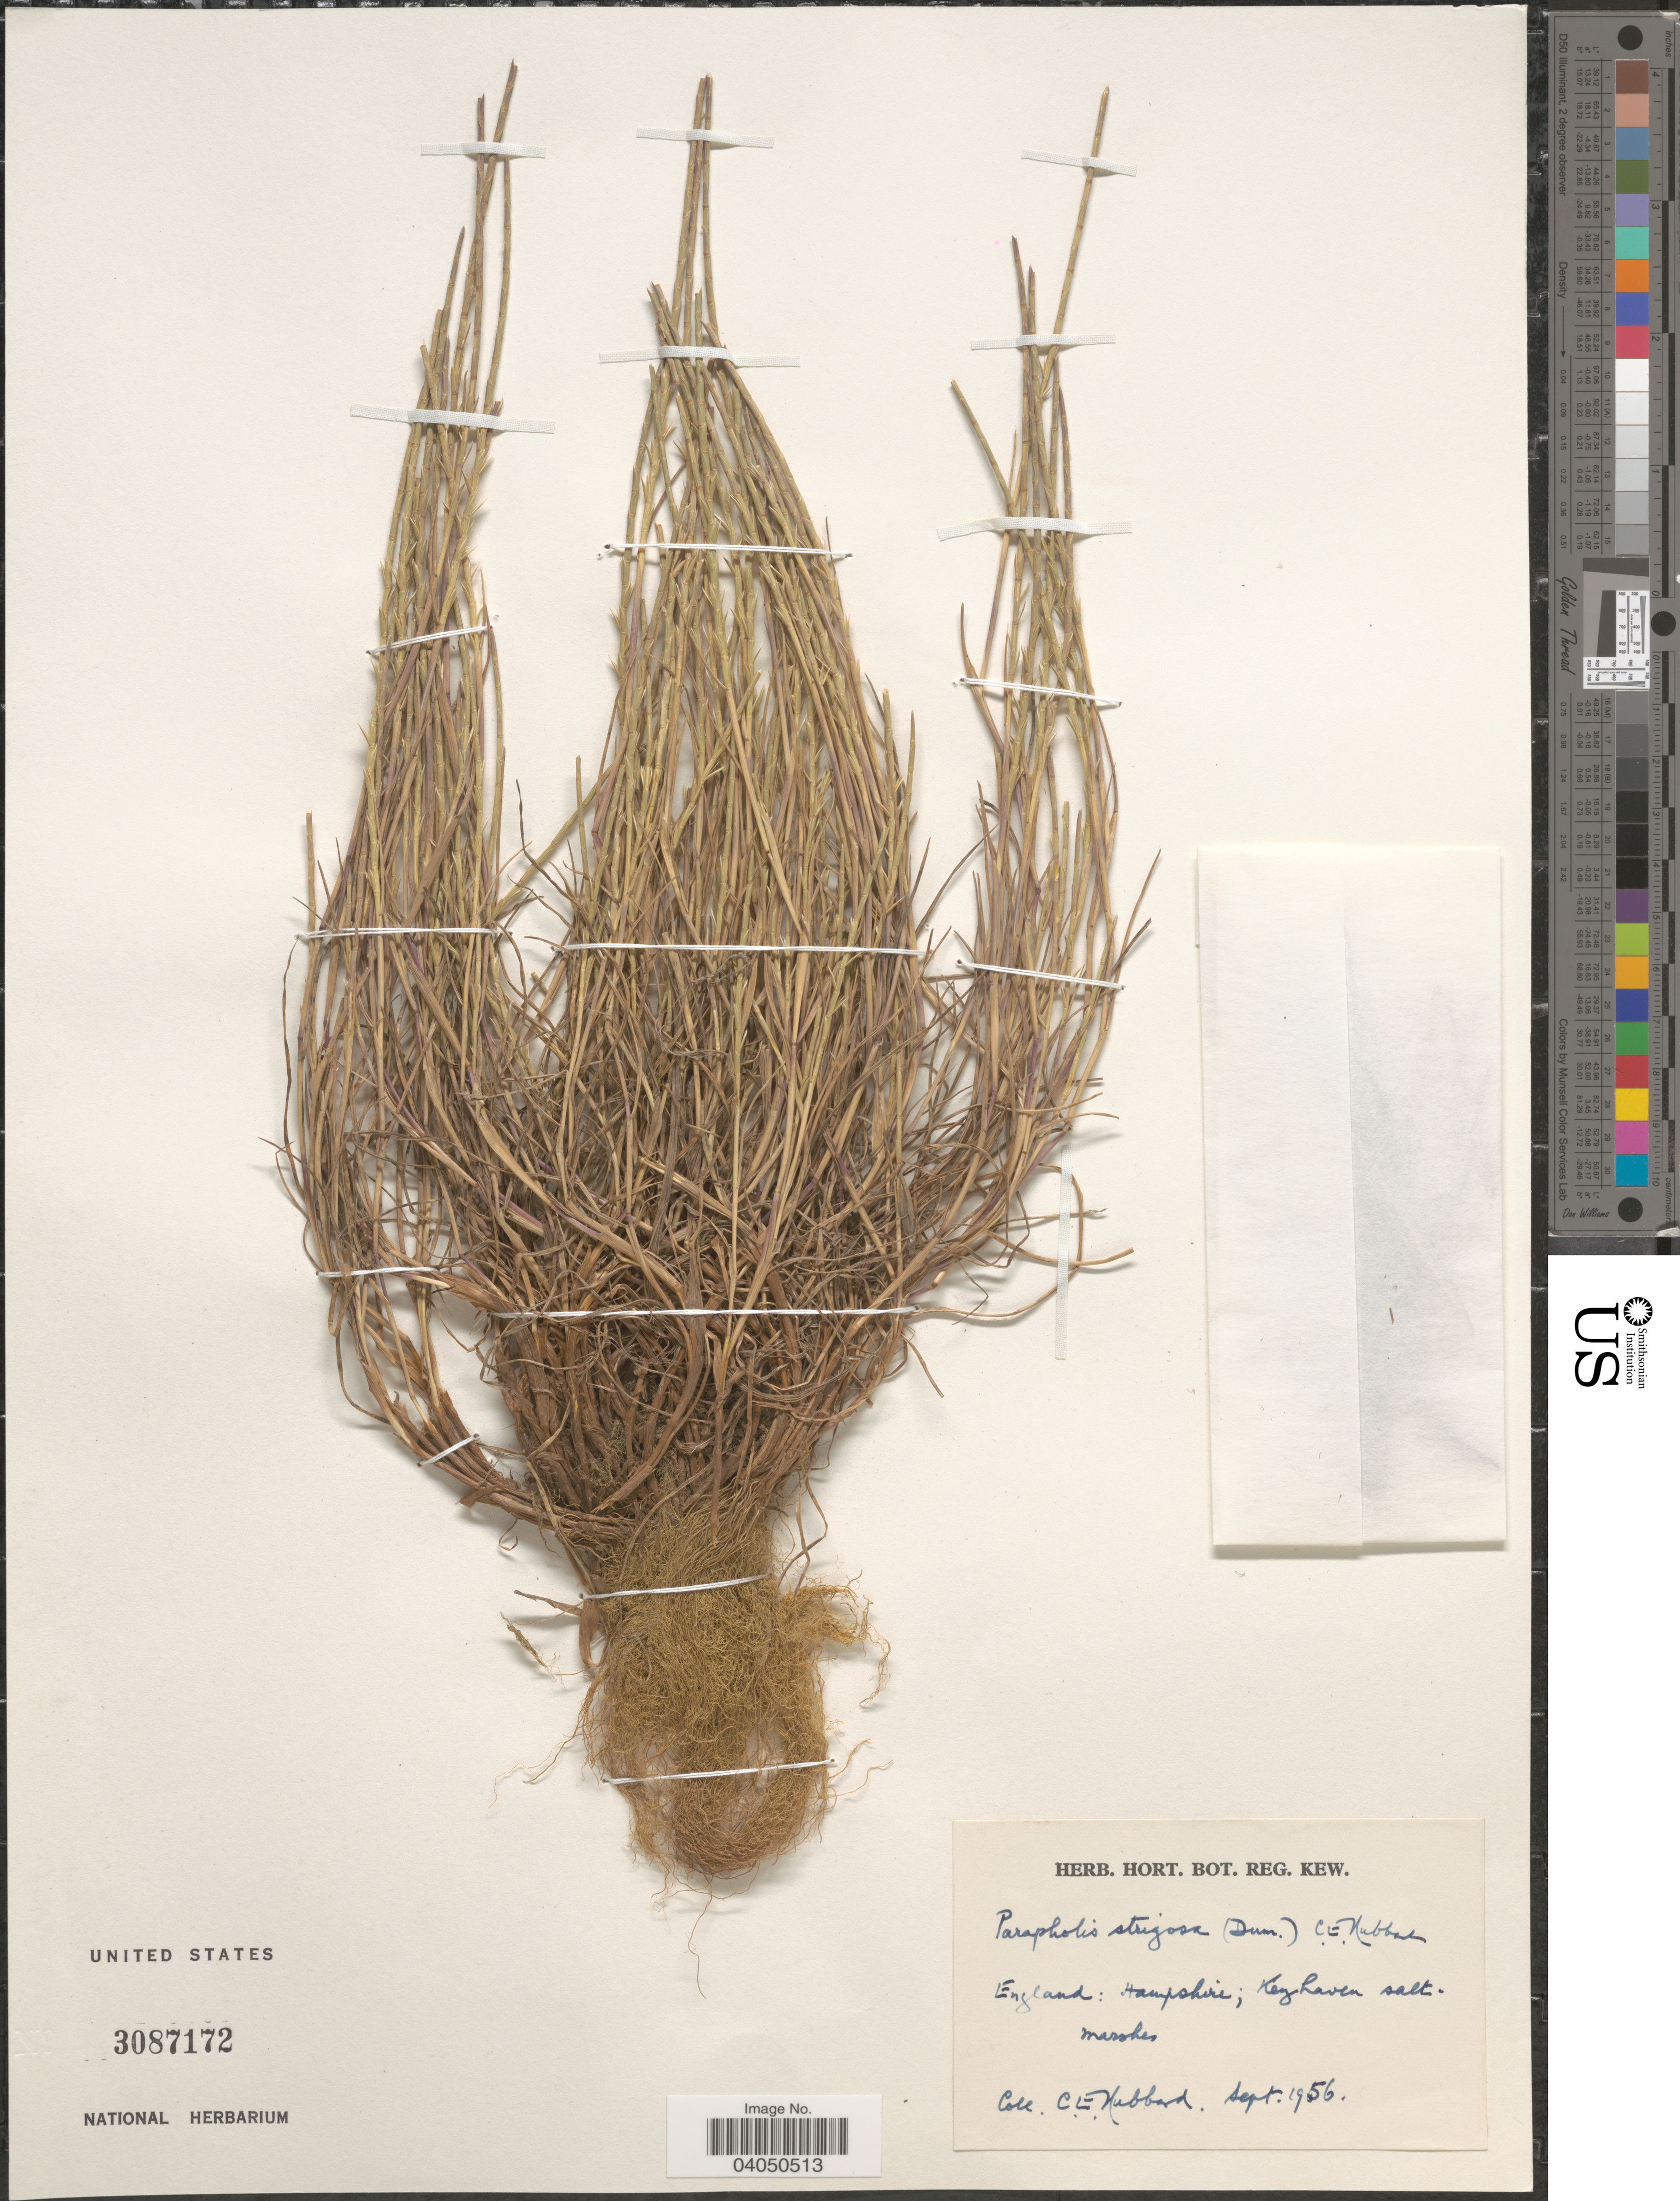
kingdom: Plantae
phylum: Tracheophyta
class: Liliopsida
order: Poales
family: Poaceae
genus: Parapholis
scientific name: Parapholis strigosa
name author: (Dumort.) C.E. Hubb.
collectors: C. E. Hubbard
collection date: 1956-09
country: United Kingdom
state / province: England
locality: Hampshire; Keyhaven.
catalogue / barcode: US 3087172